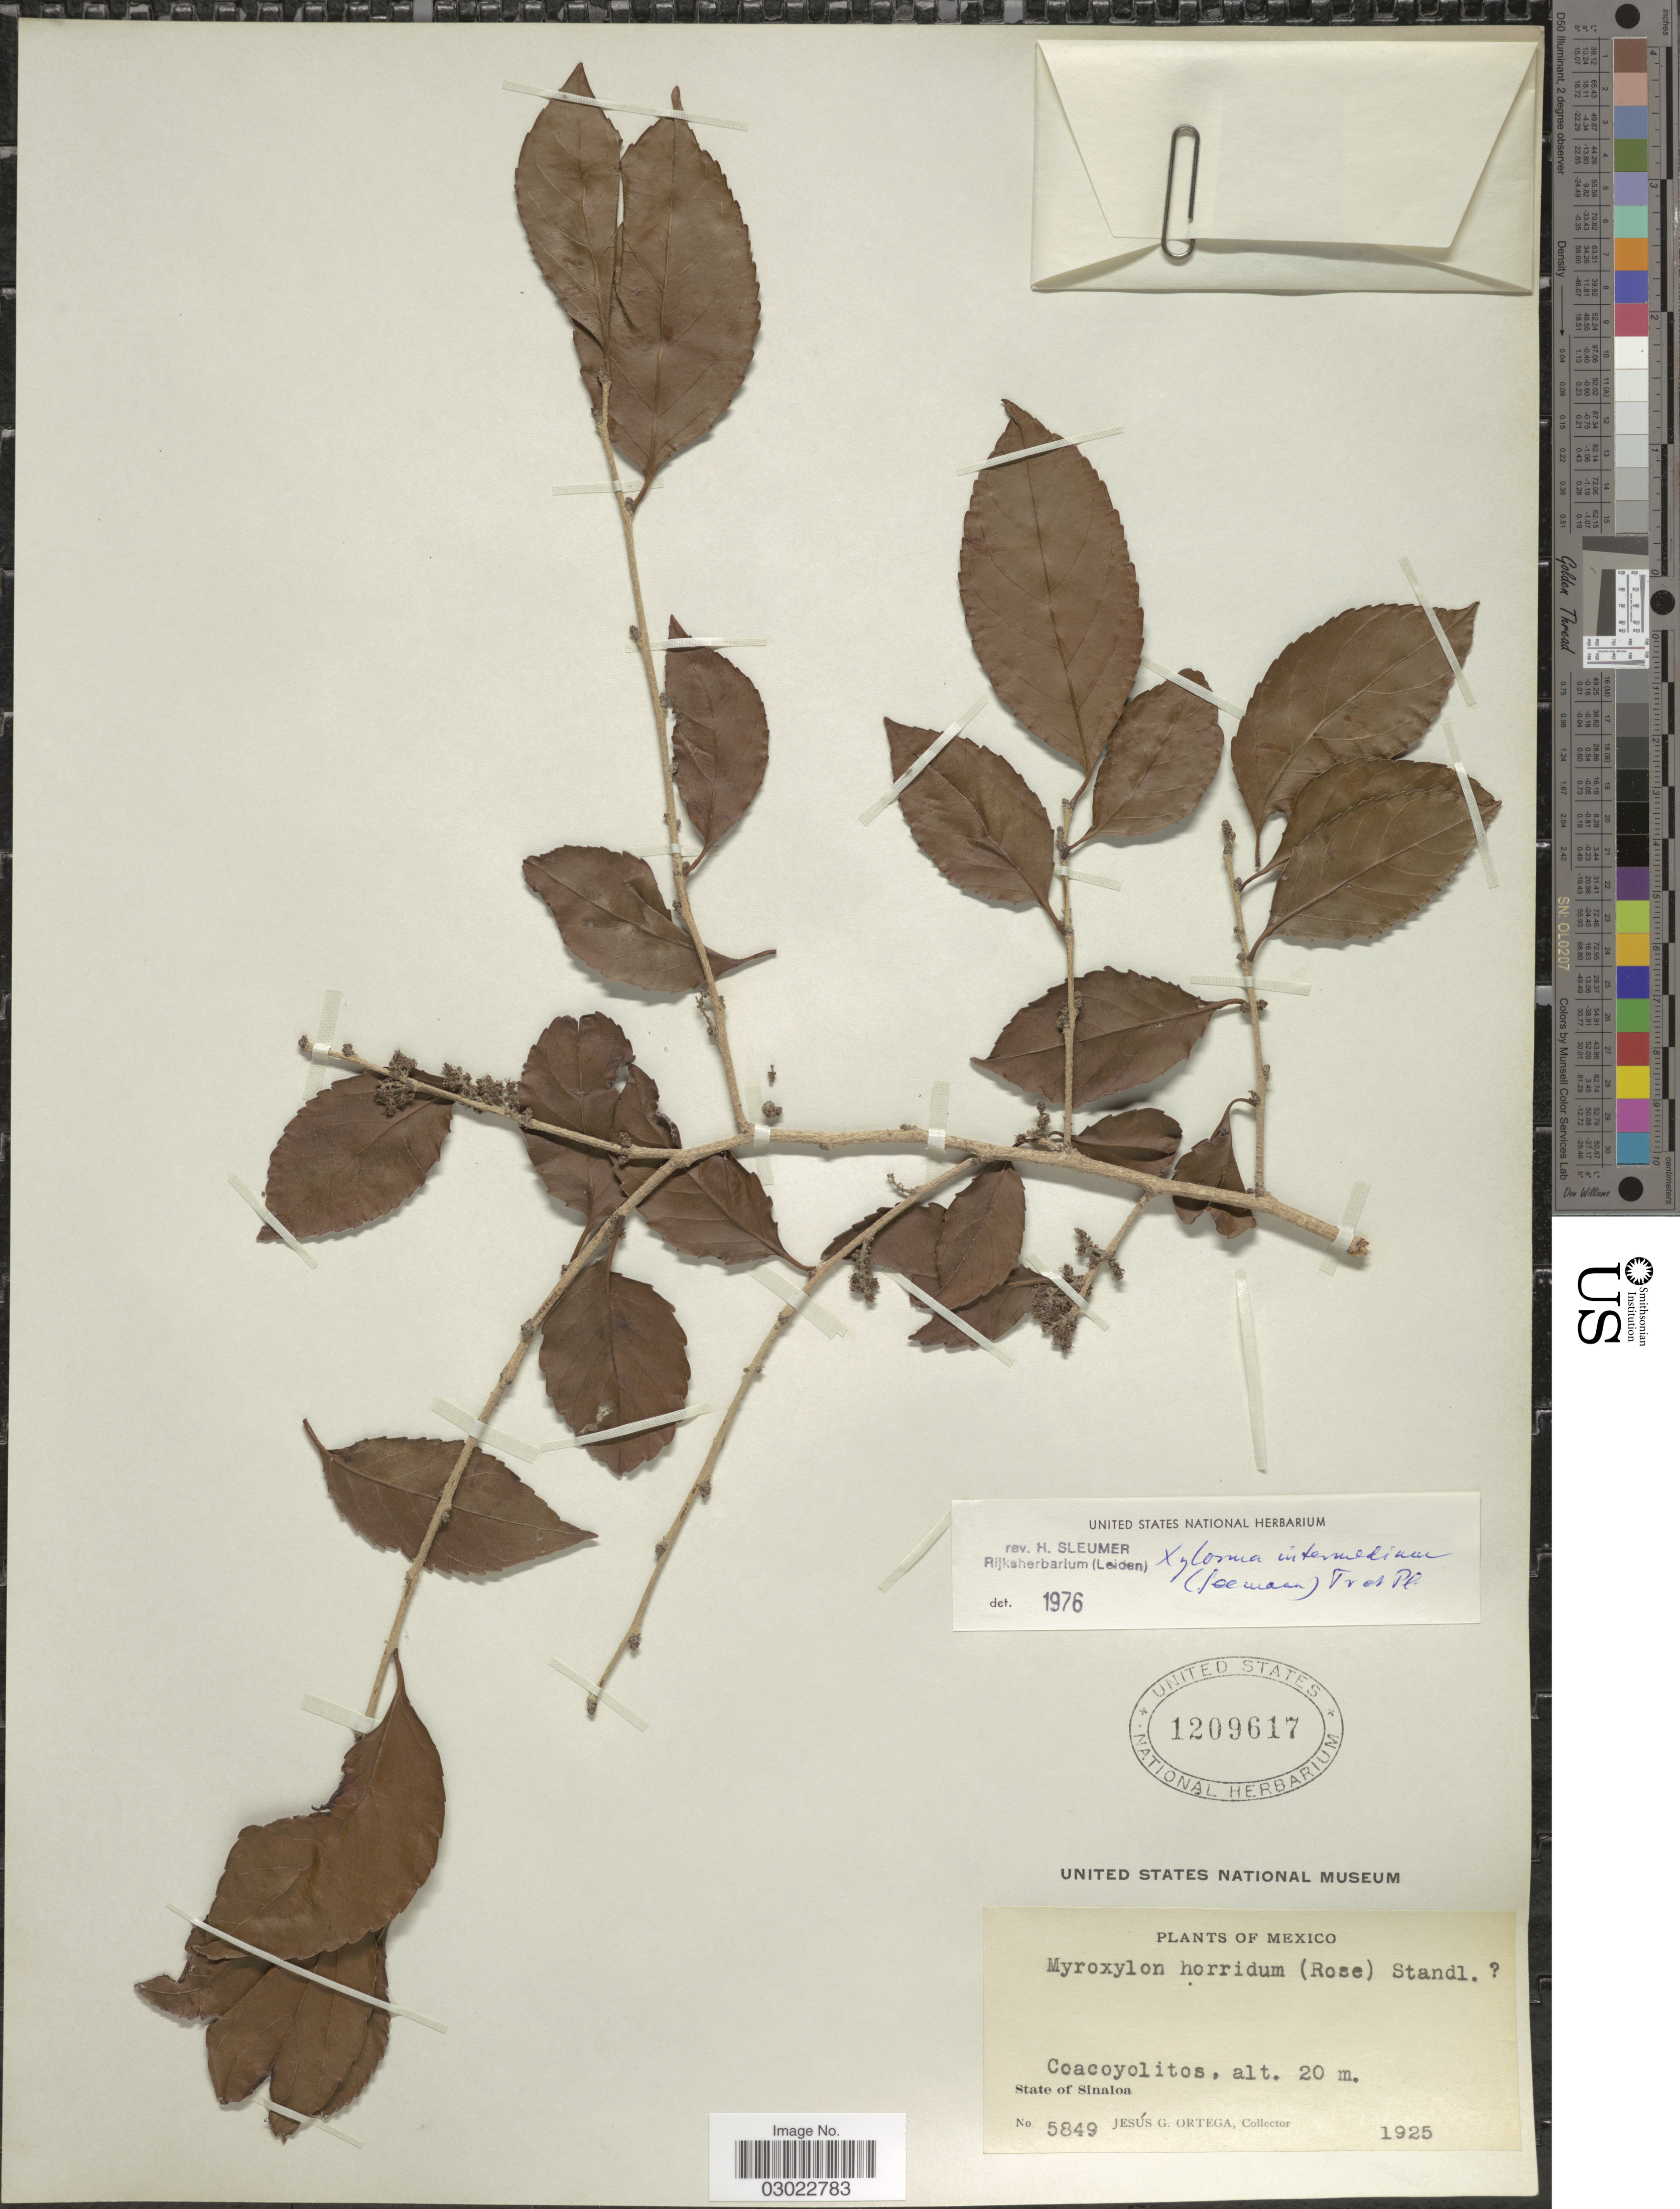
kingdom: Plantae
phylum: Tracheophyta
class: Magnoliopsida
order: Malpighiales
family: Salicaceae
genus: Xylosma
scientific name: Xylosma horrida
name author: Rose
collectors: J. Ortega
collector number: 5849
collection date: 1925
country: Mexico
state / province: Sinaloa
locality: Coacoyolitos.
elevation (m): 20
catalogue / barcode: US 1209617